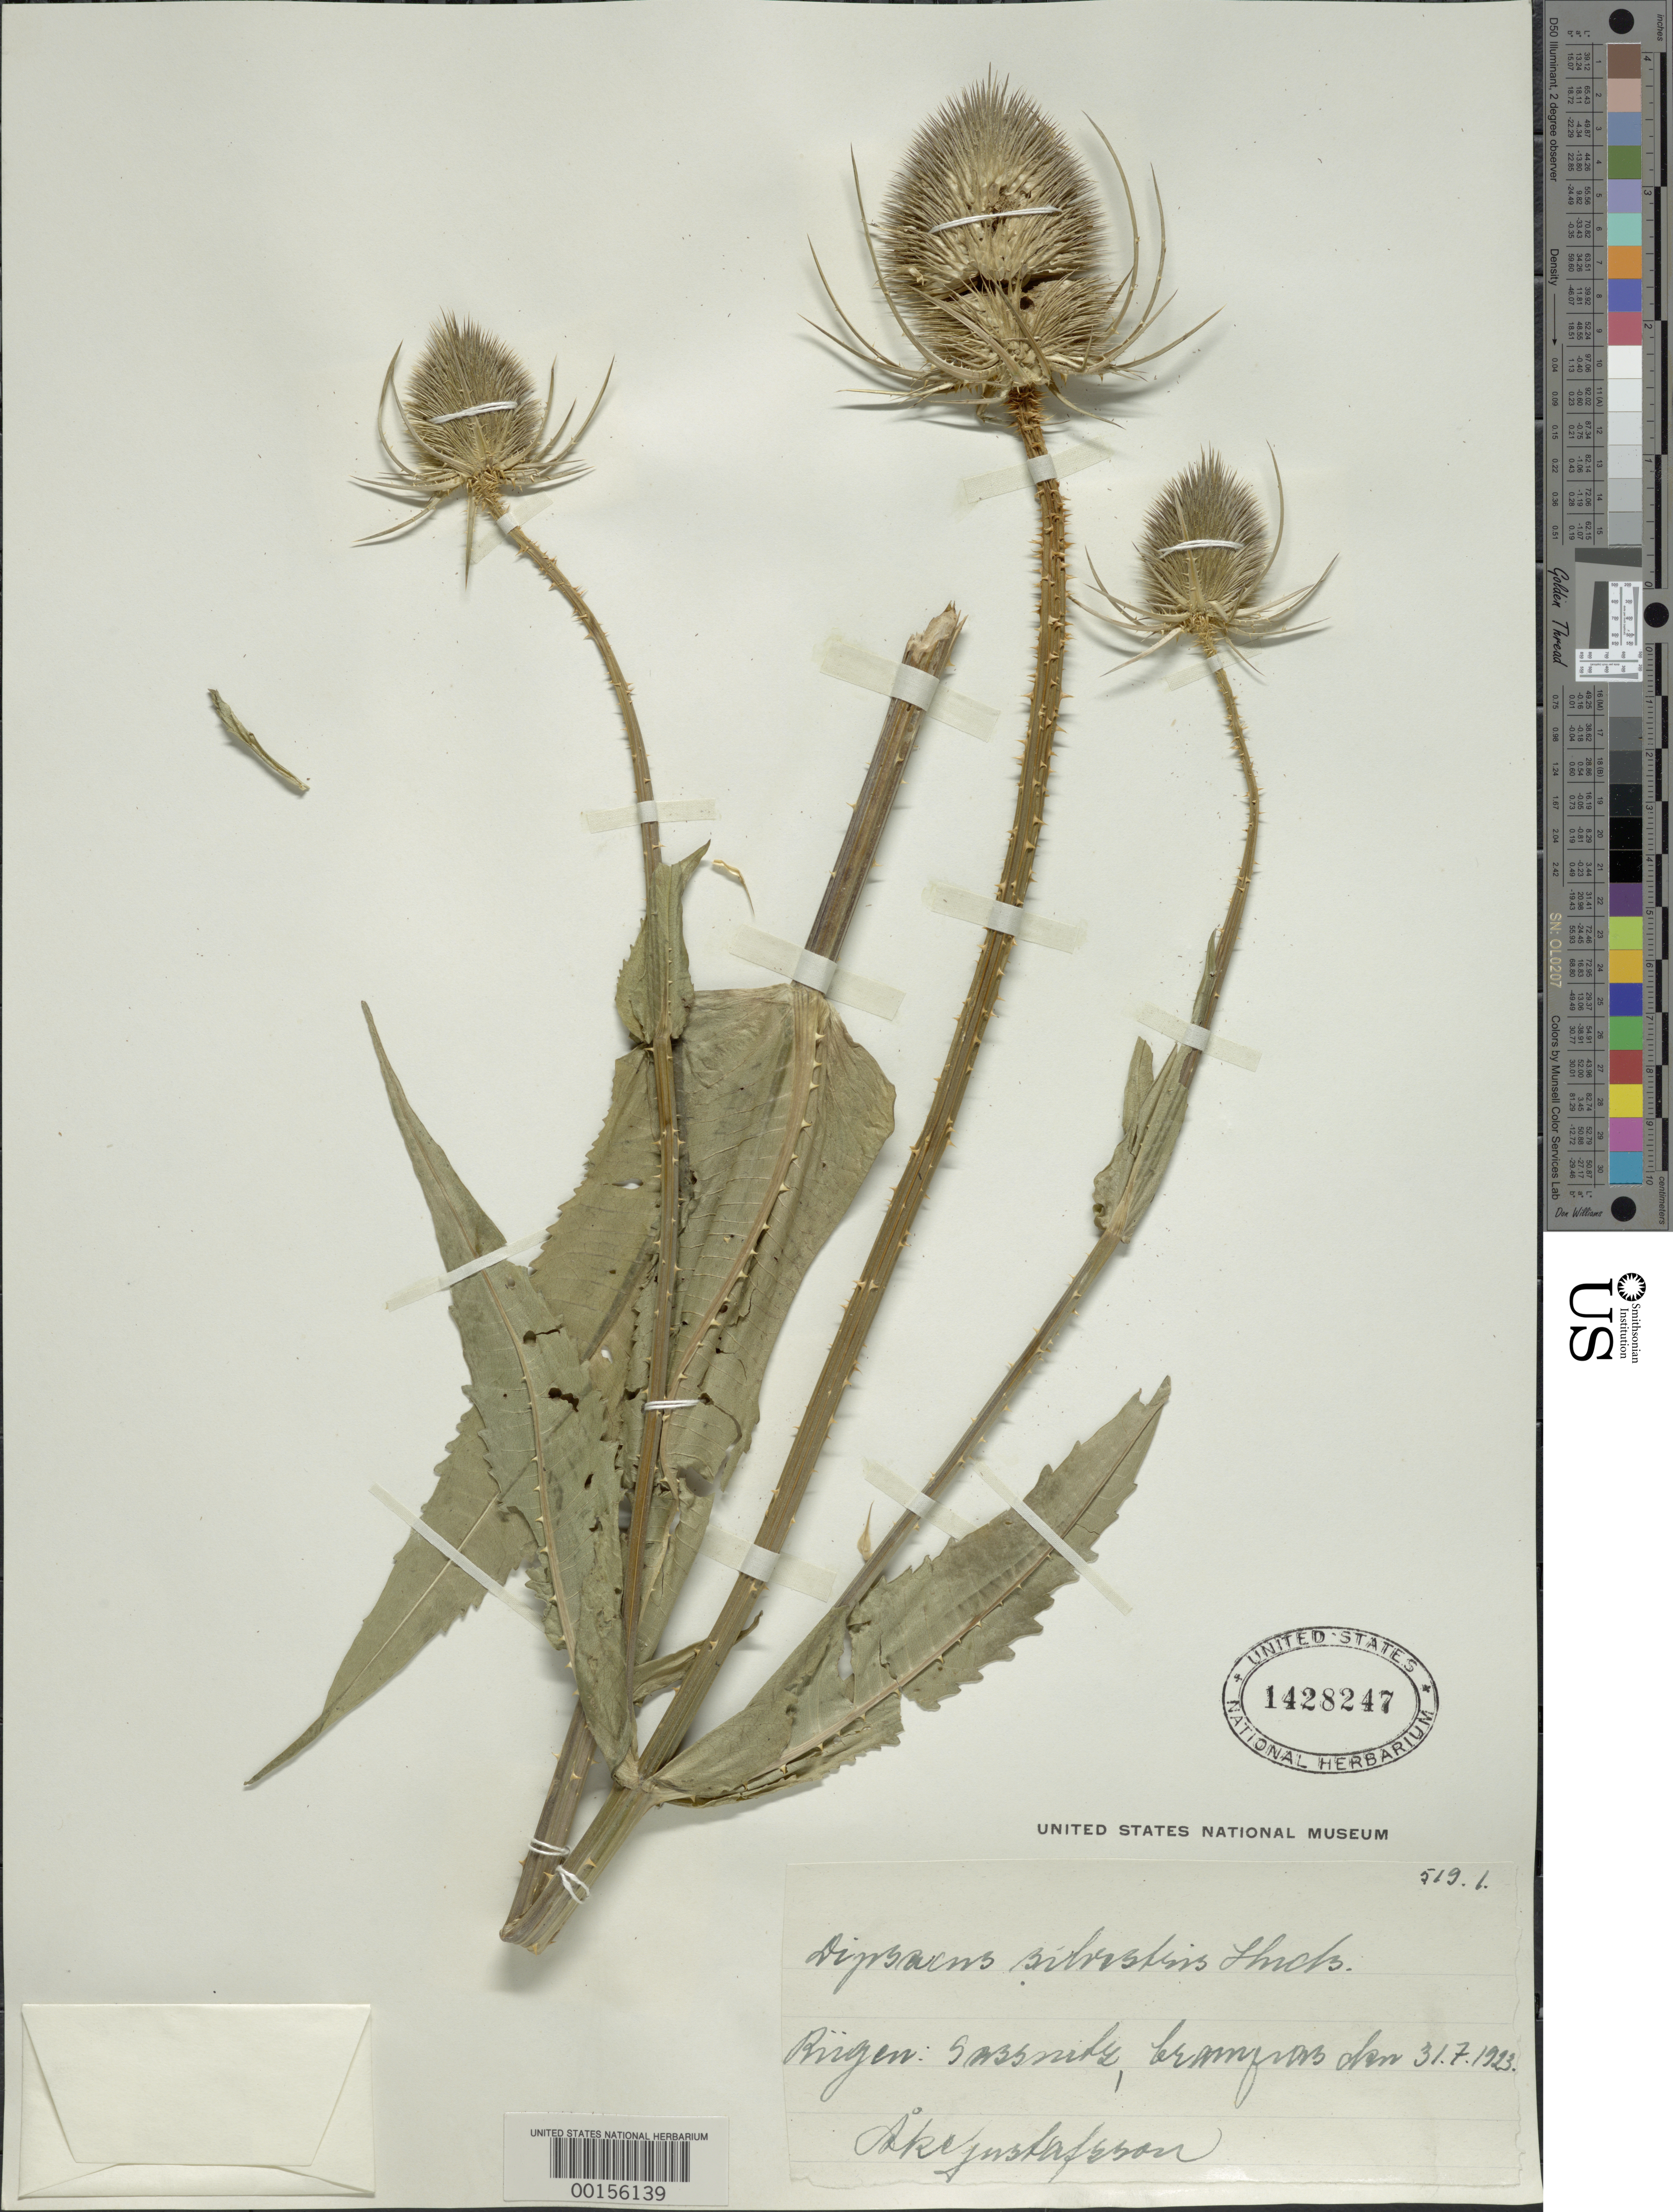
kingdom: Plantae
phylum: Tracheophyta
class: Magnoliopsida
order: Dipsacales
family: Caprifoliaceae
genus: Dipsacus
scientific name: Dipsacus sylvestris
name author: Huds.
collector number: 519.1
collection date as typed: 17 Mar 1923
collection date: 1923-03-17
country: Switzerland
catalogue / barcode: US 1428247